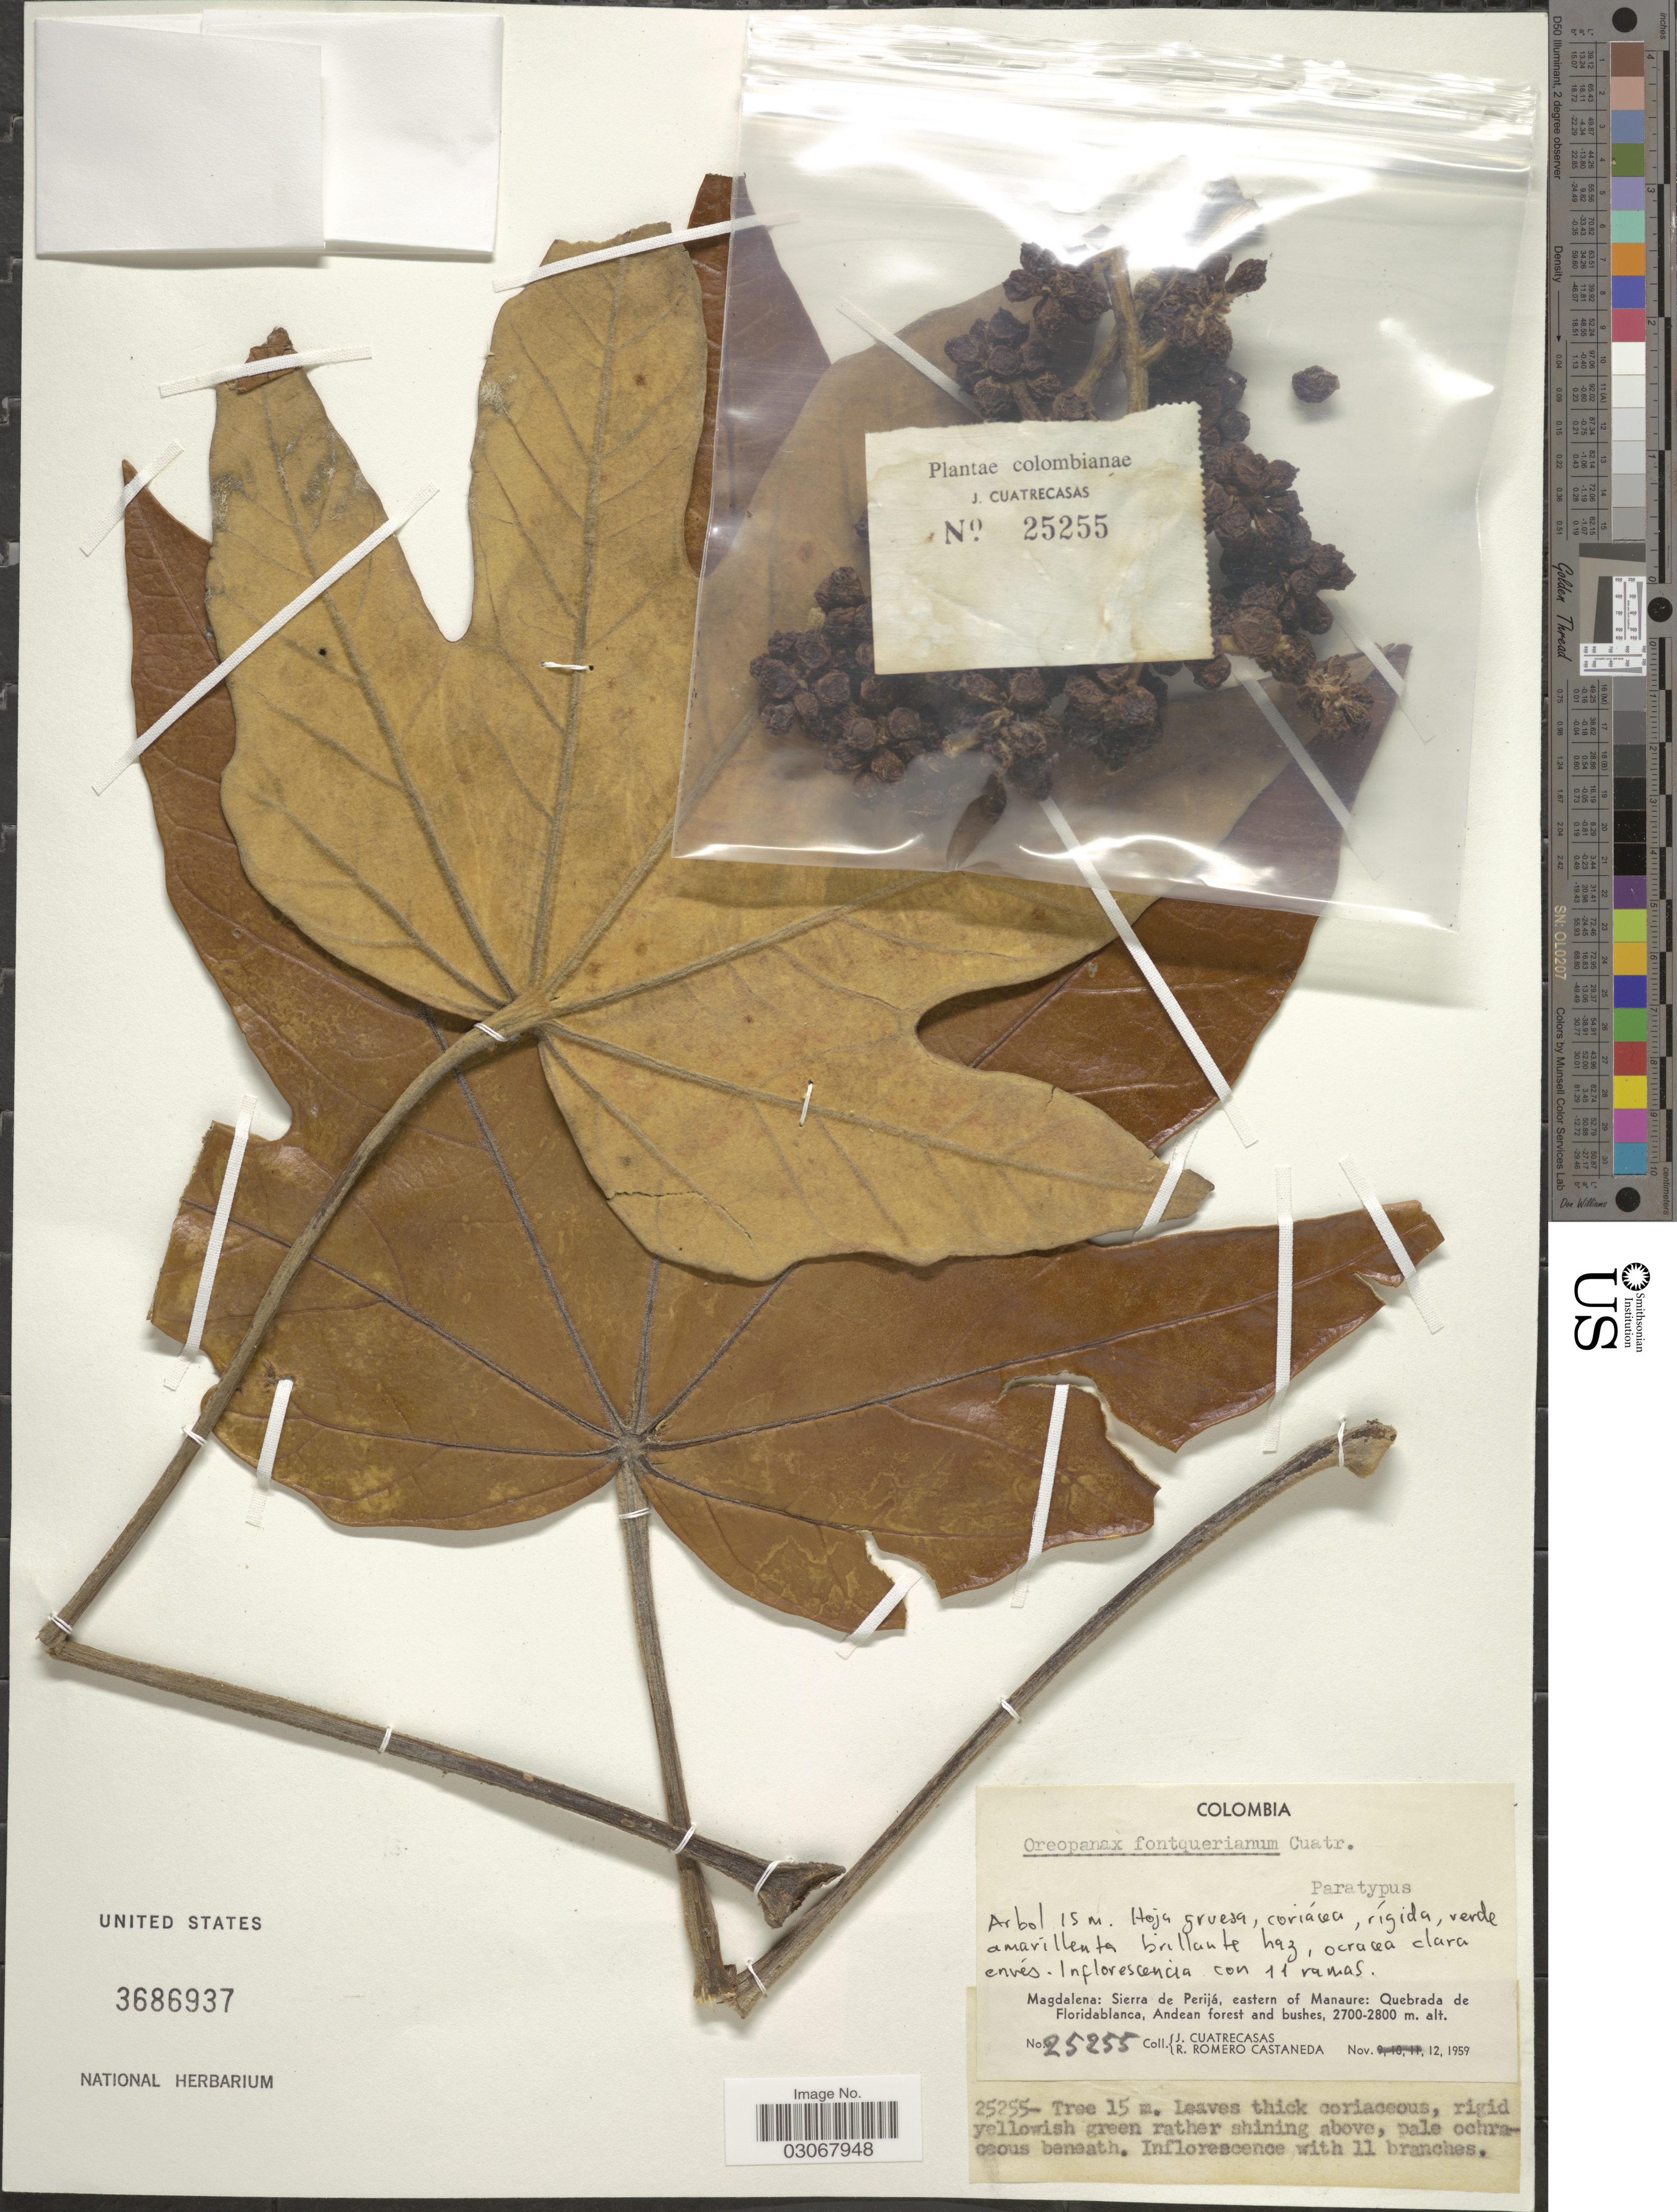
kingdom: Plantae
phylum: Tracheophyta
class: Magnoliopsida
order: Apiales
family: Araliaceae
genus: Oreopanax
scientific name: Oreopanax fontquerianus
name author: Cuatrec.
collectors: J. Cuatrecasas & R. Romero Castañeda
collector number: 25255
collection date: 1959-11-12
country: Colombia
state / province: Magdalena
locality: Sierra de Perijá, eastern of Manaure: Quebrada de Floridablanca, Andean forest and bushes.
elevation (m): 2700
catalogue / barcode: US 3686937